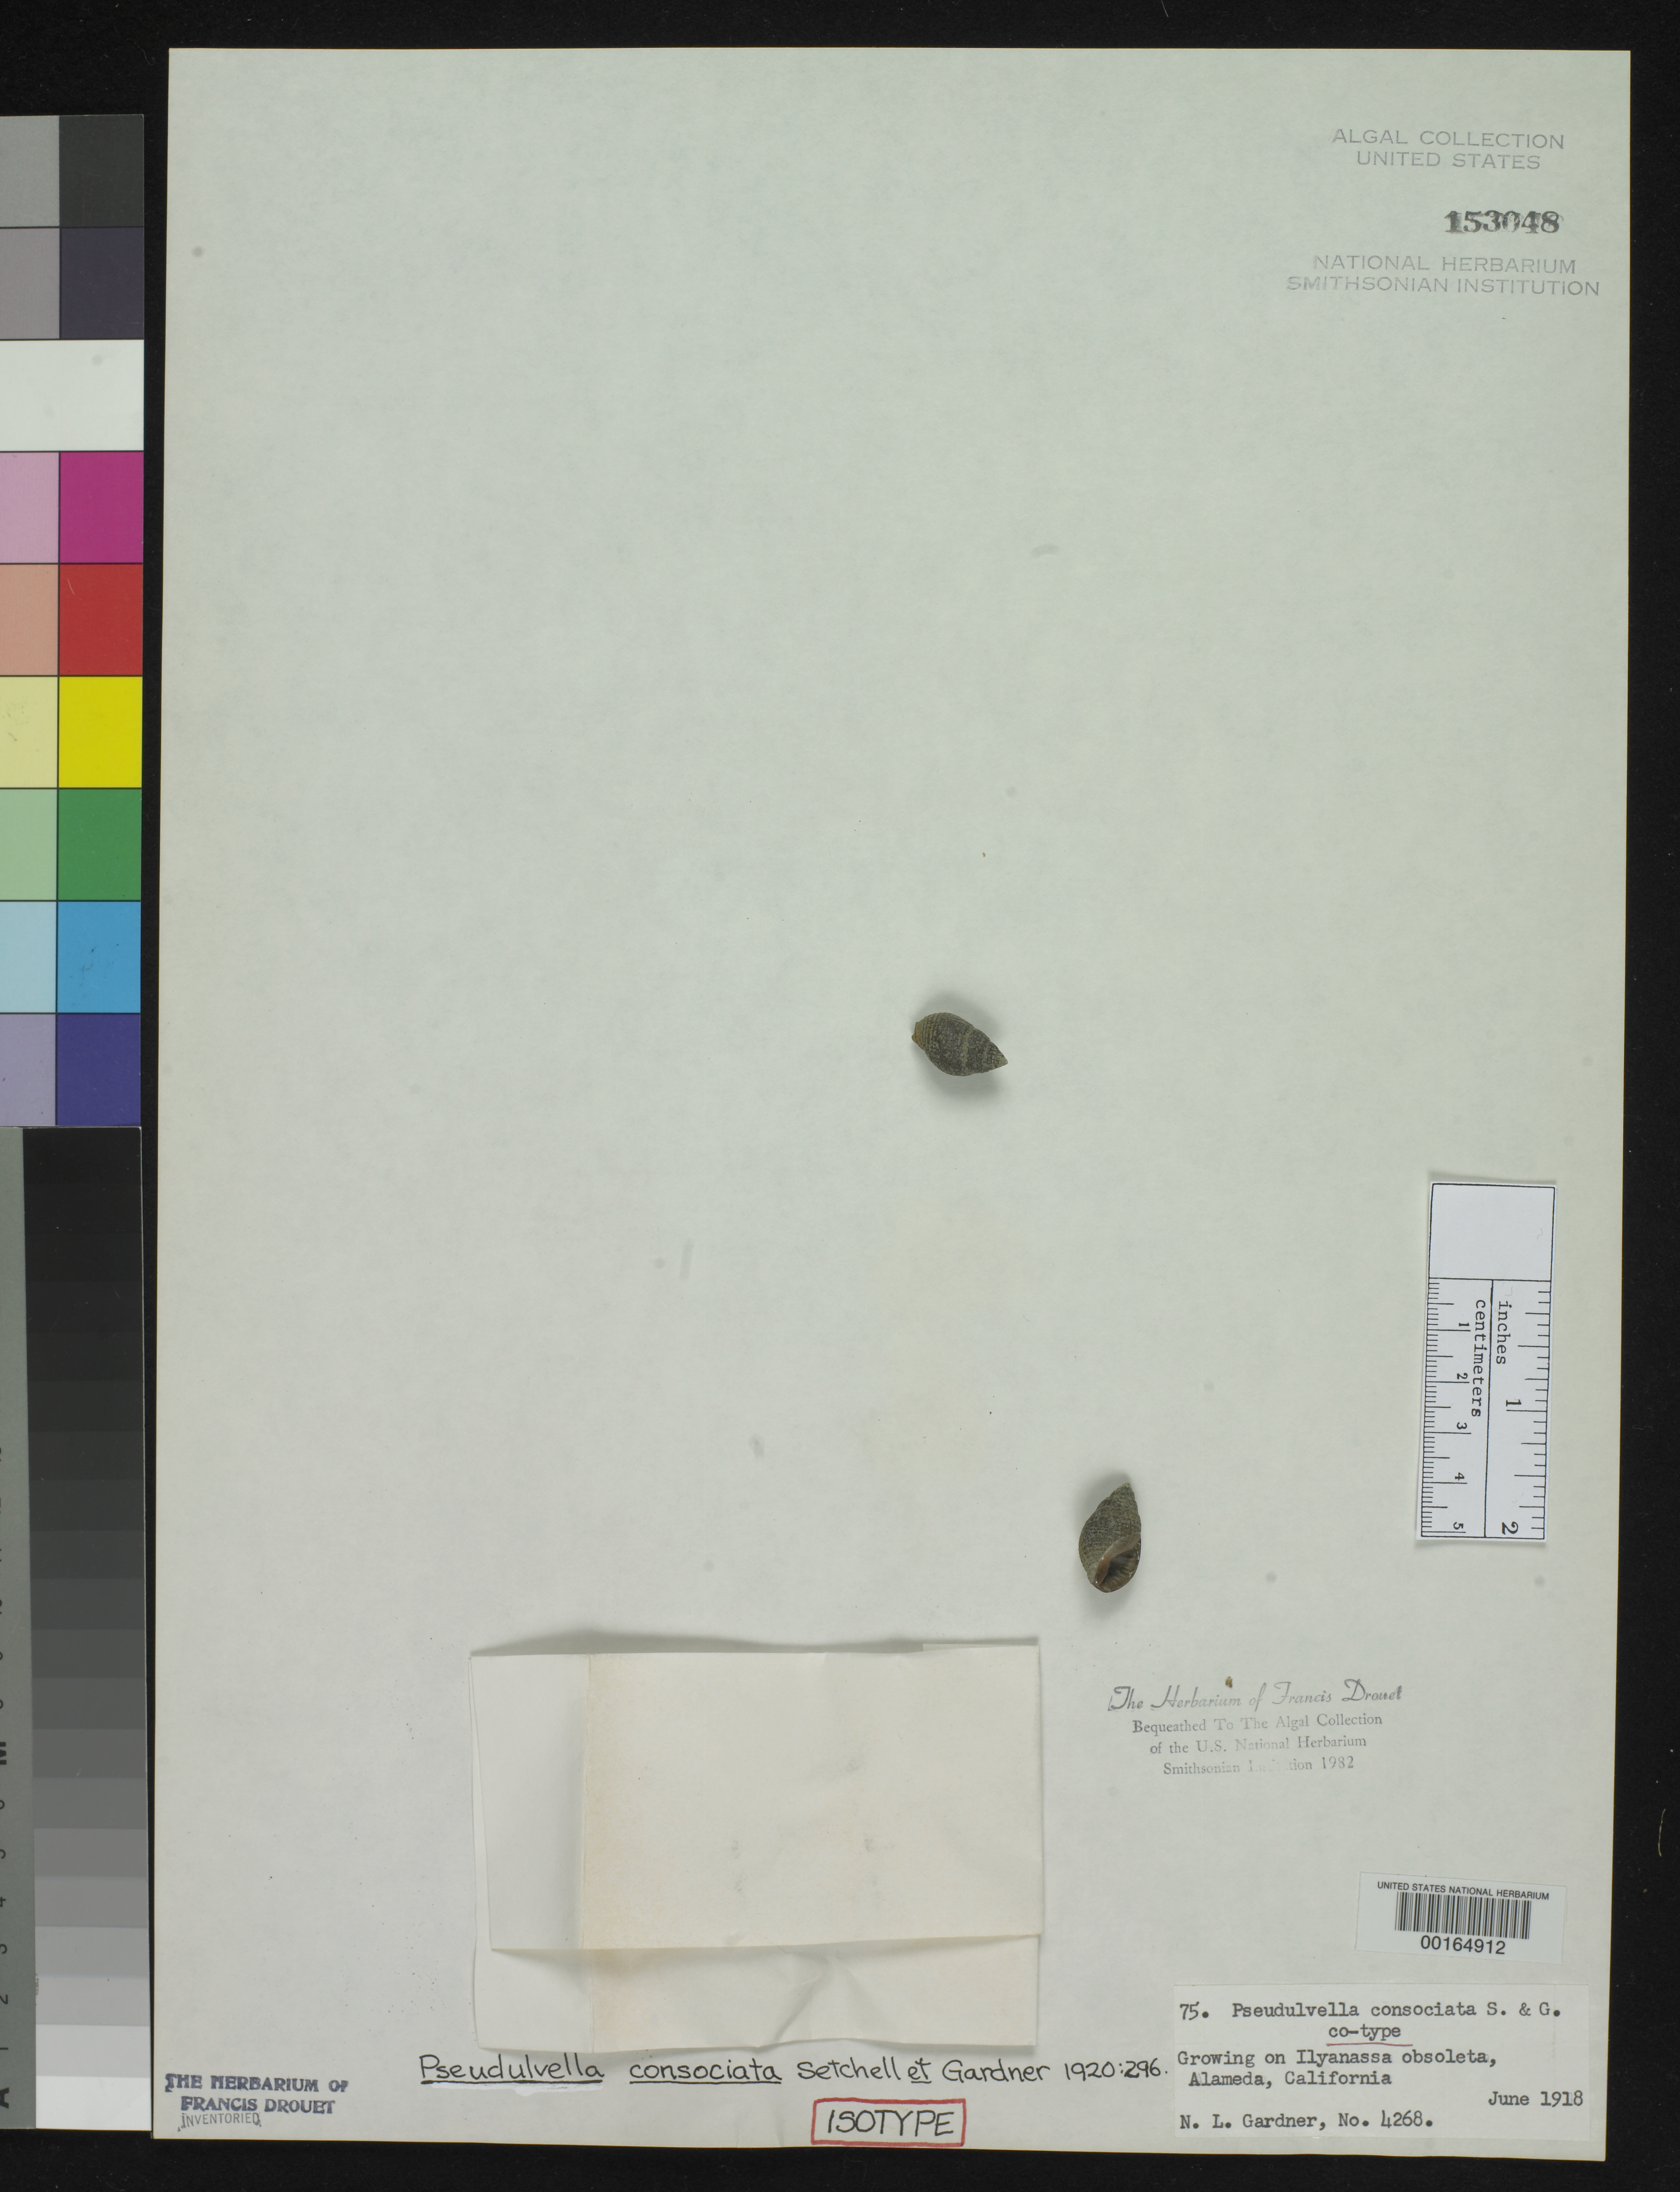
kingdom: Plantae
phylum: Chlorophyta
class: Chlorophyceae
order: Chaetopeltidales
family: Chaetopeltidaceae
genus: Pseudulvella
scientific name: Pseudulvella consociata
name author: Setch. & N.L. Gardner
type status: Isotype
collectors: N. Gardner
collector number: NLG 4268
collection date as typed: Jun 1918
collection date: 1918-06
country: United States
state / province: California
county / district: Alameda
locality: Alameda.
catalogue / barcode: US 153048